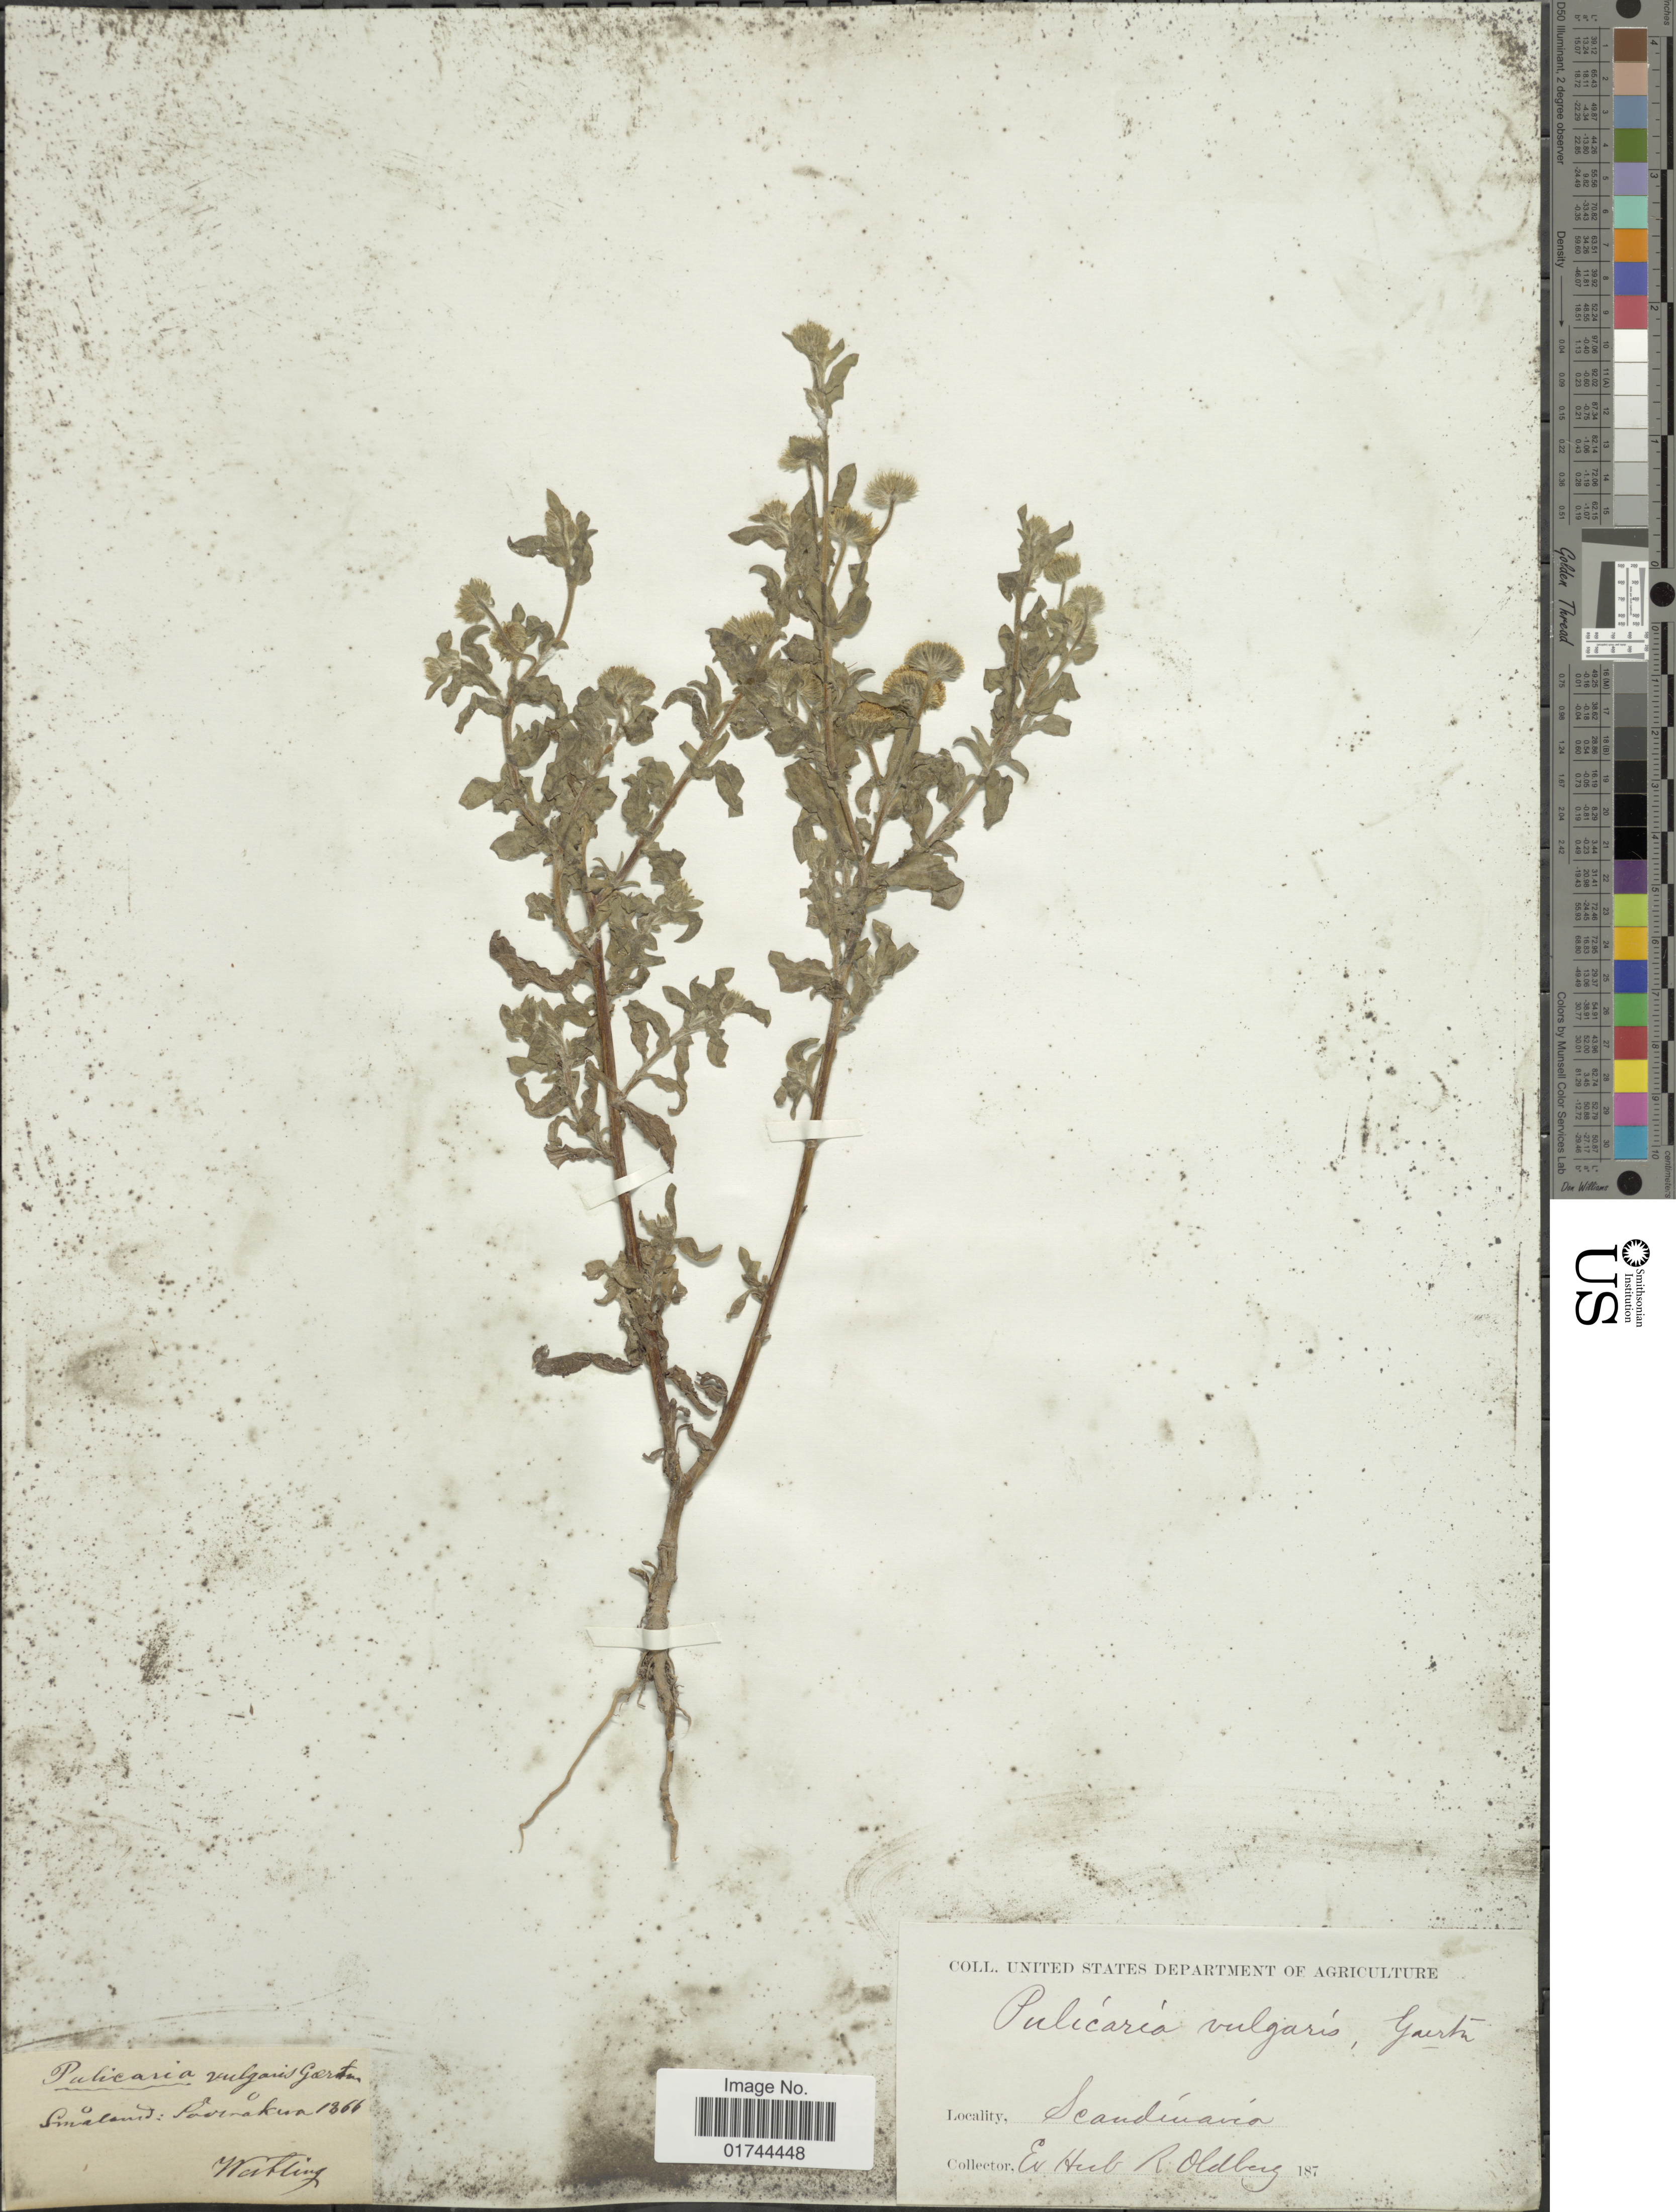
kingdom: Plantae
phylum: Tracheophyta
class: Magnoliopsida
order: Asterales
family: Asteraceae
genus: Pulicaria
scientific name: Pulicaria vulgaris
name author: Gaertn.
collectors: ex herb. R. Oldberg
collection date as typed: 187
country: Sweden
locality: Scandinavia. Smaland [illegible text]